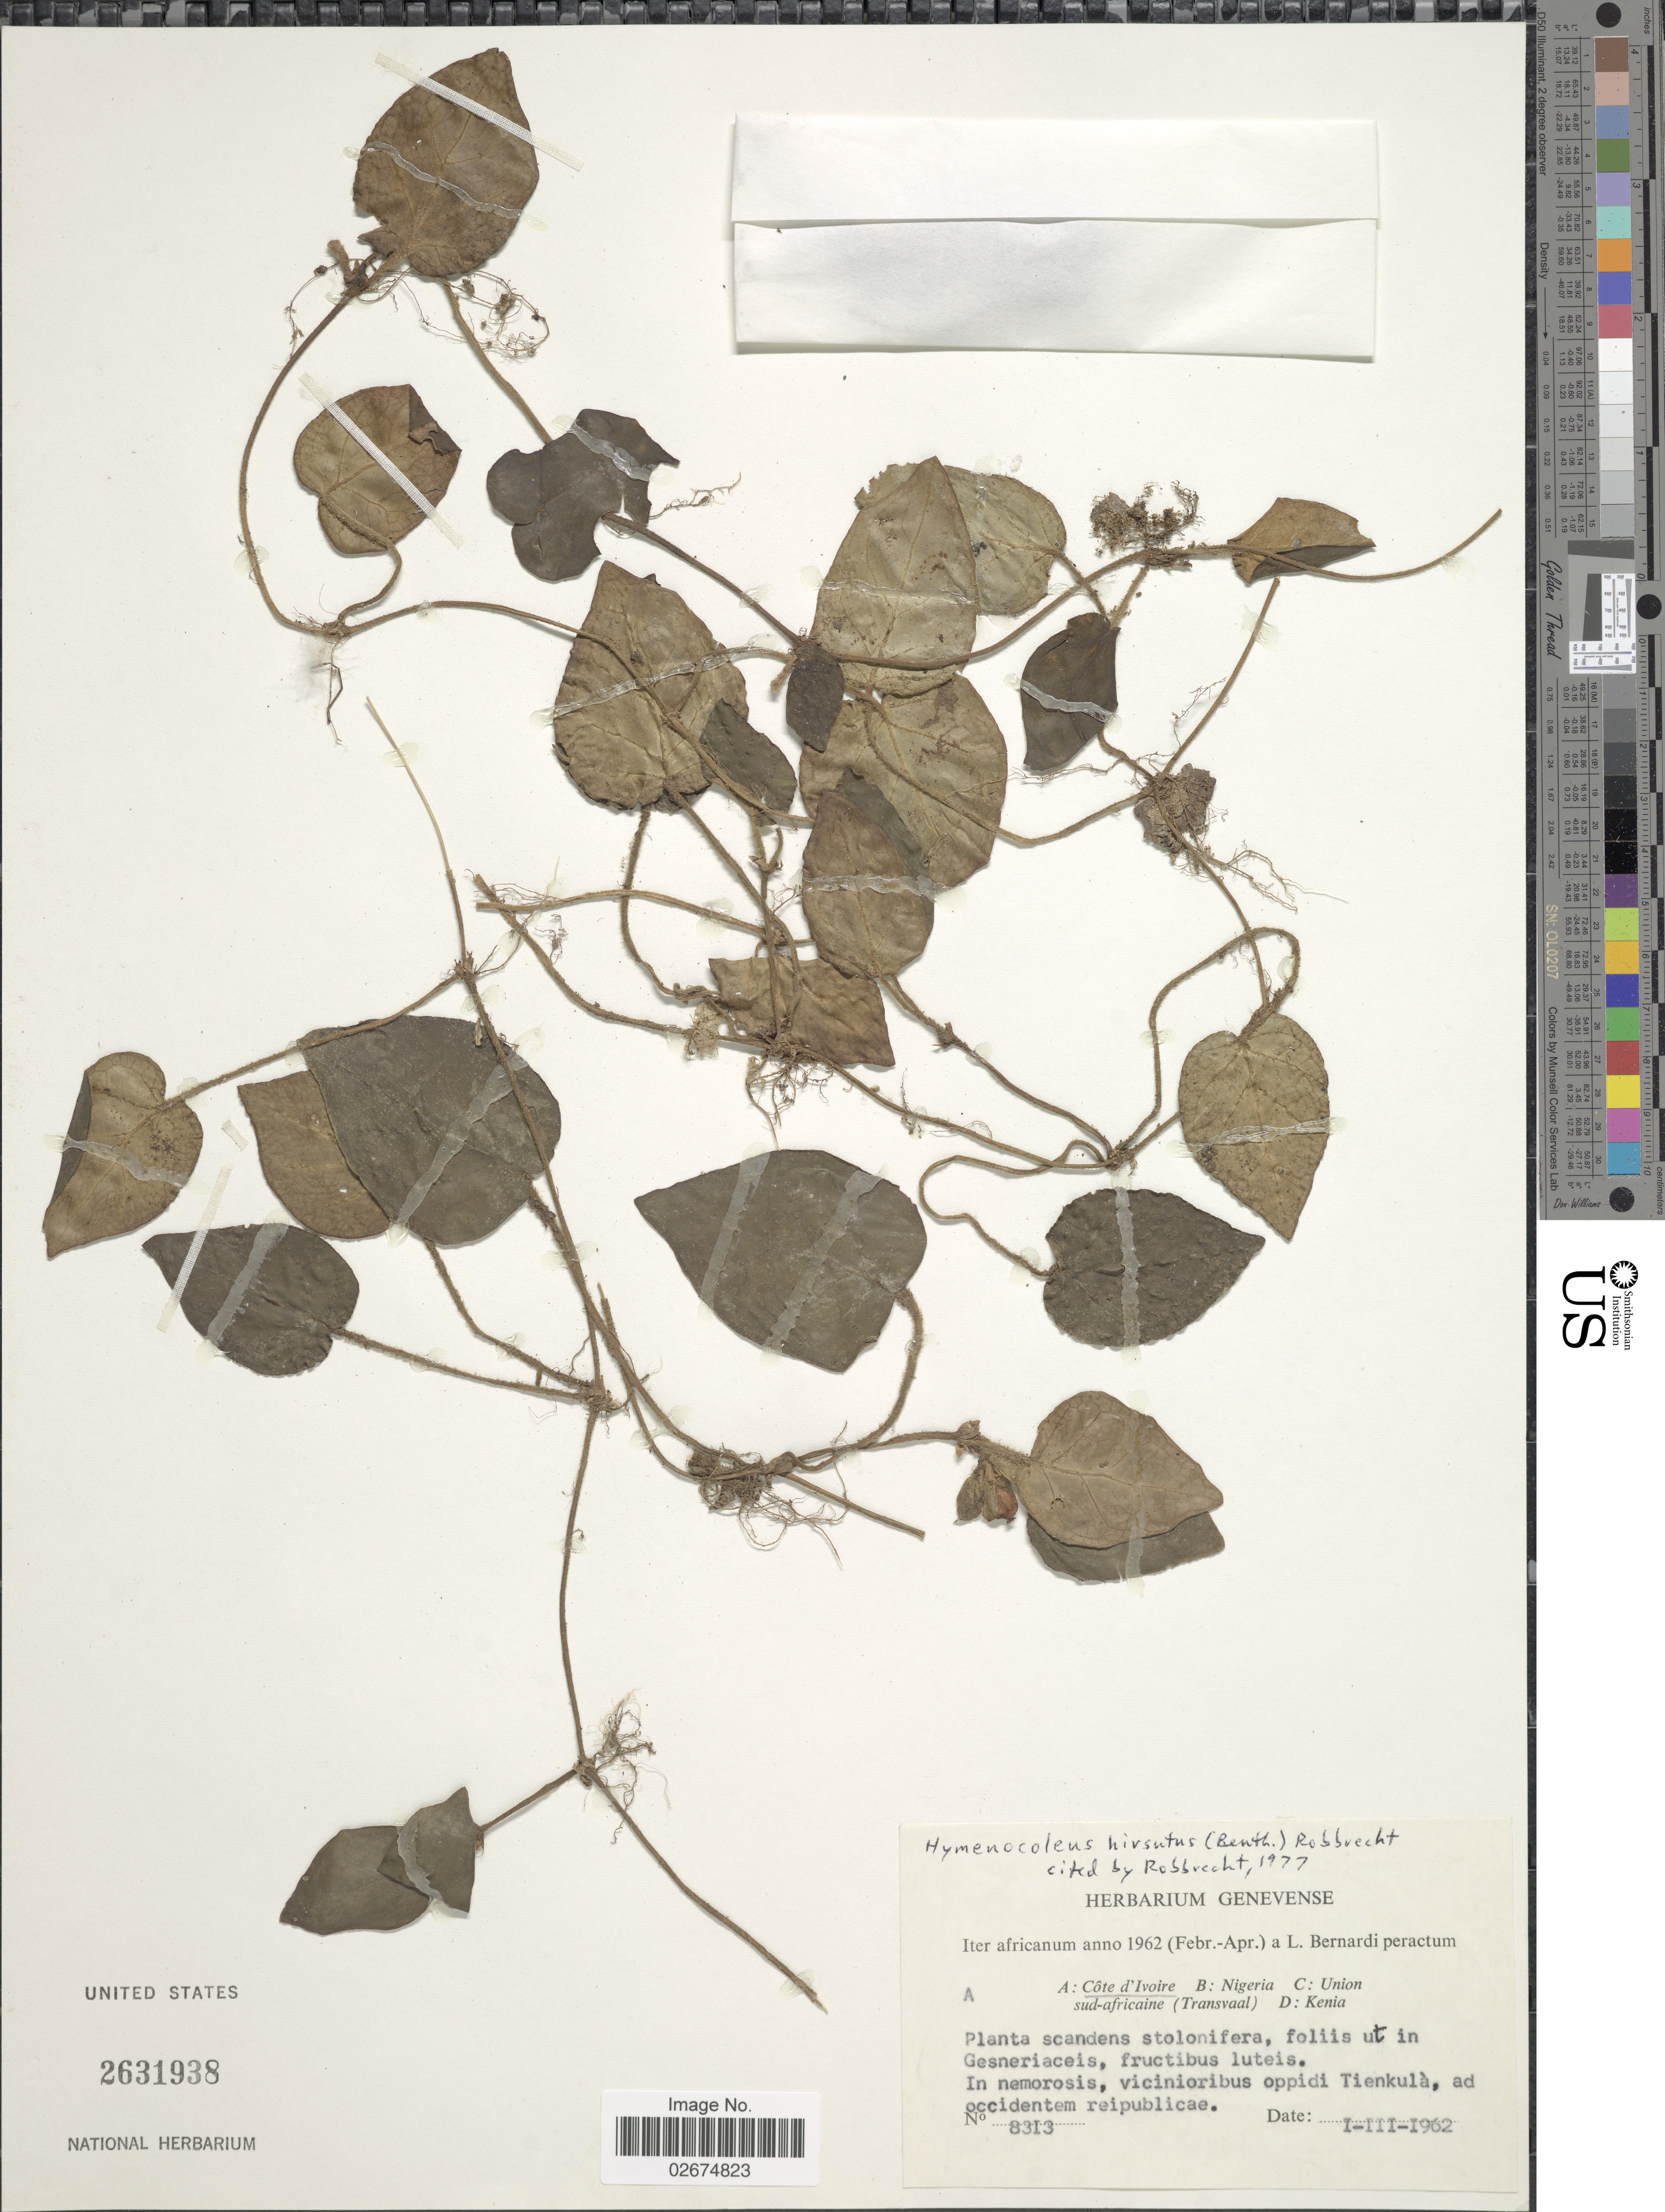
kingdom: Plantae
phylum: Tracheophyta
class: Magnoliopsida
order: Gentianales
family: Rubiaceae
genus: Hymenocoleus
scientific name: Hymenocoleus hirsutus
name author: Benth.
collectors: L. Bernardi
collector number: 8313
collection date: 1962-03-01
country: Ivory Coast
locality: In nemorosis, vicinioribus oppidi Tienkulà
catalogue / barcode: US 2631938